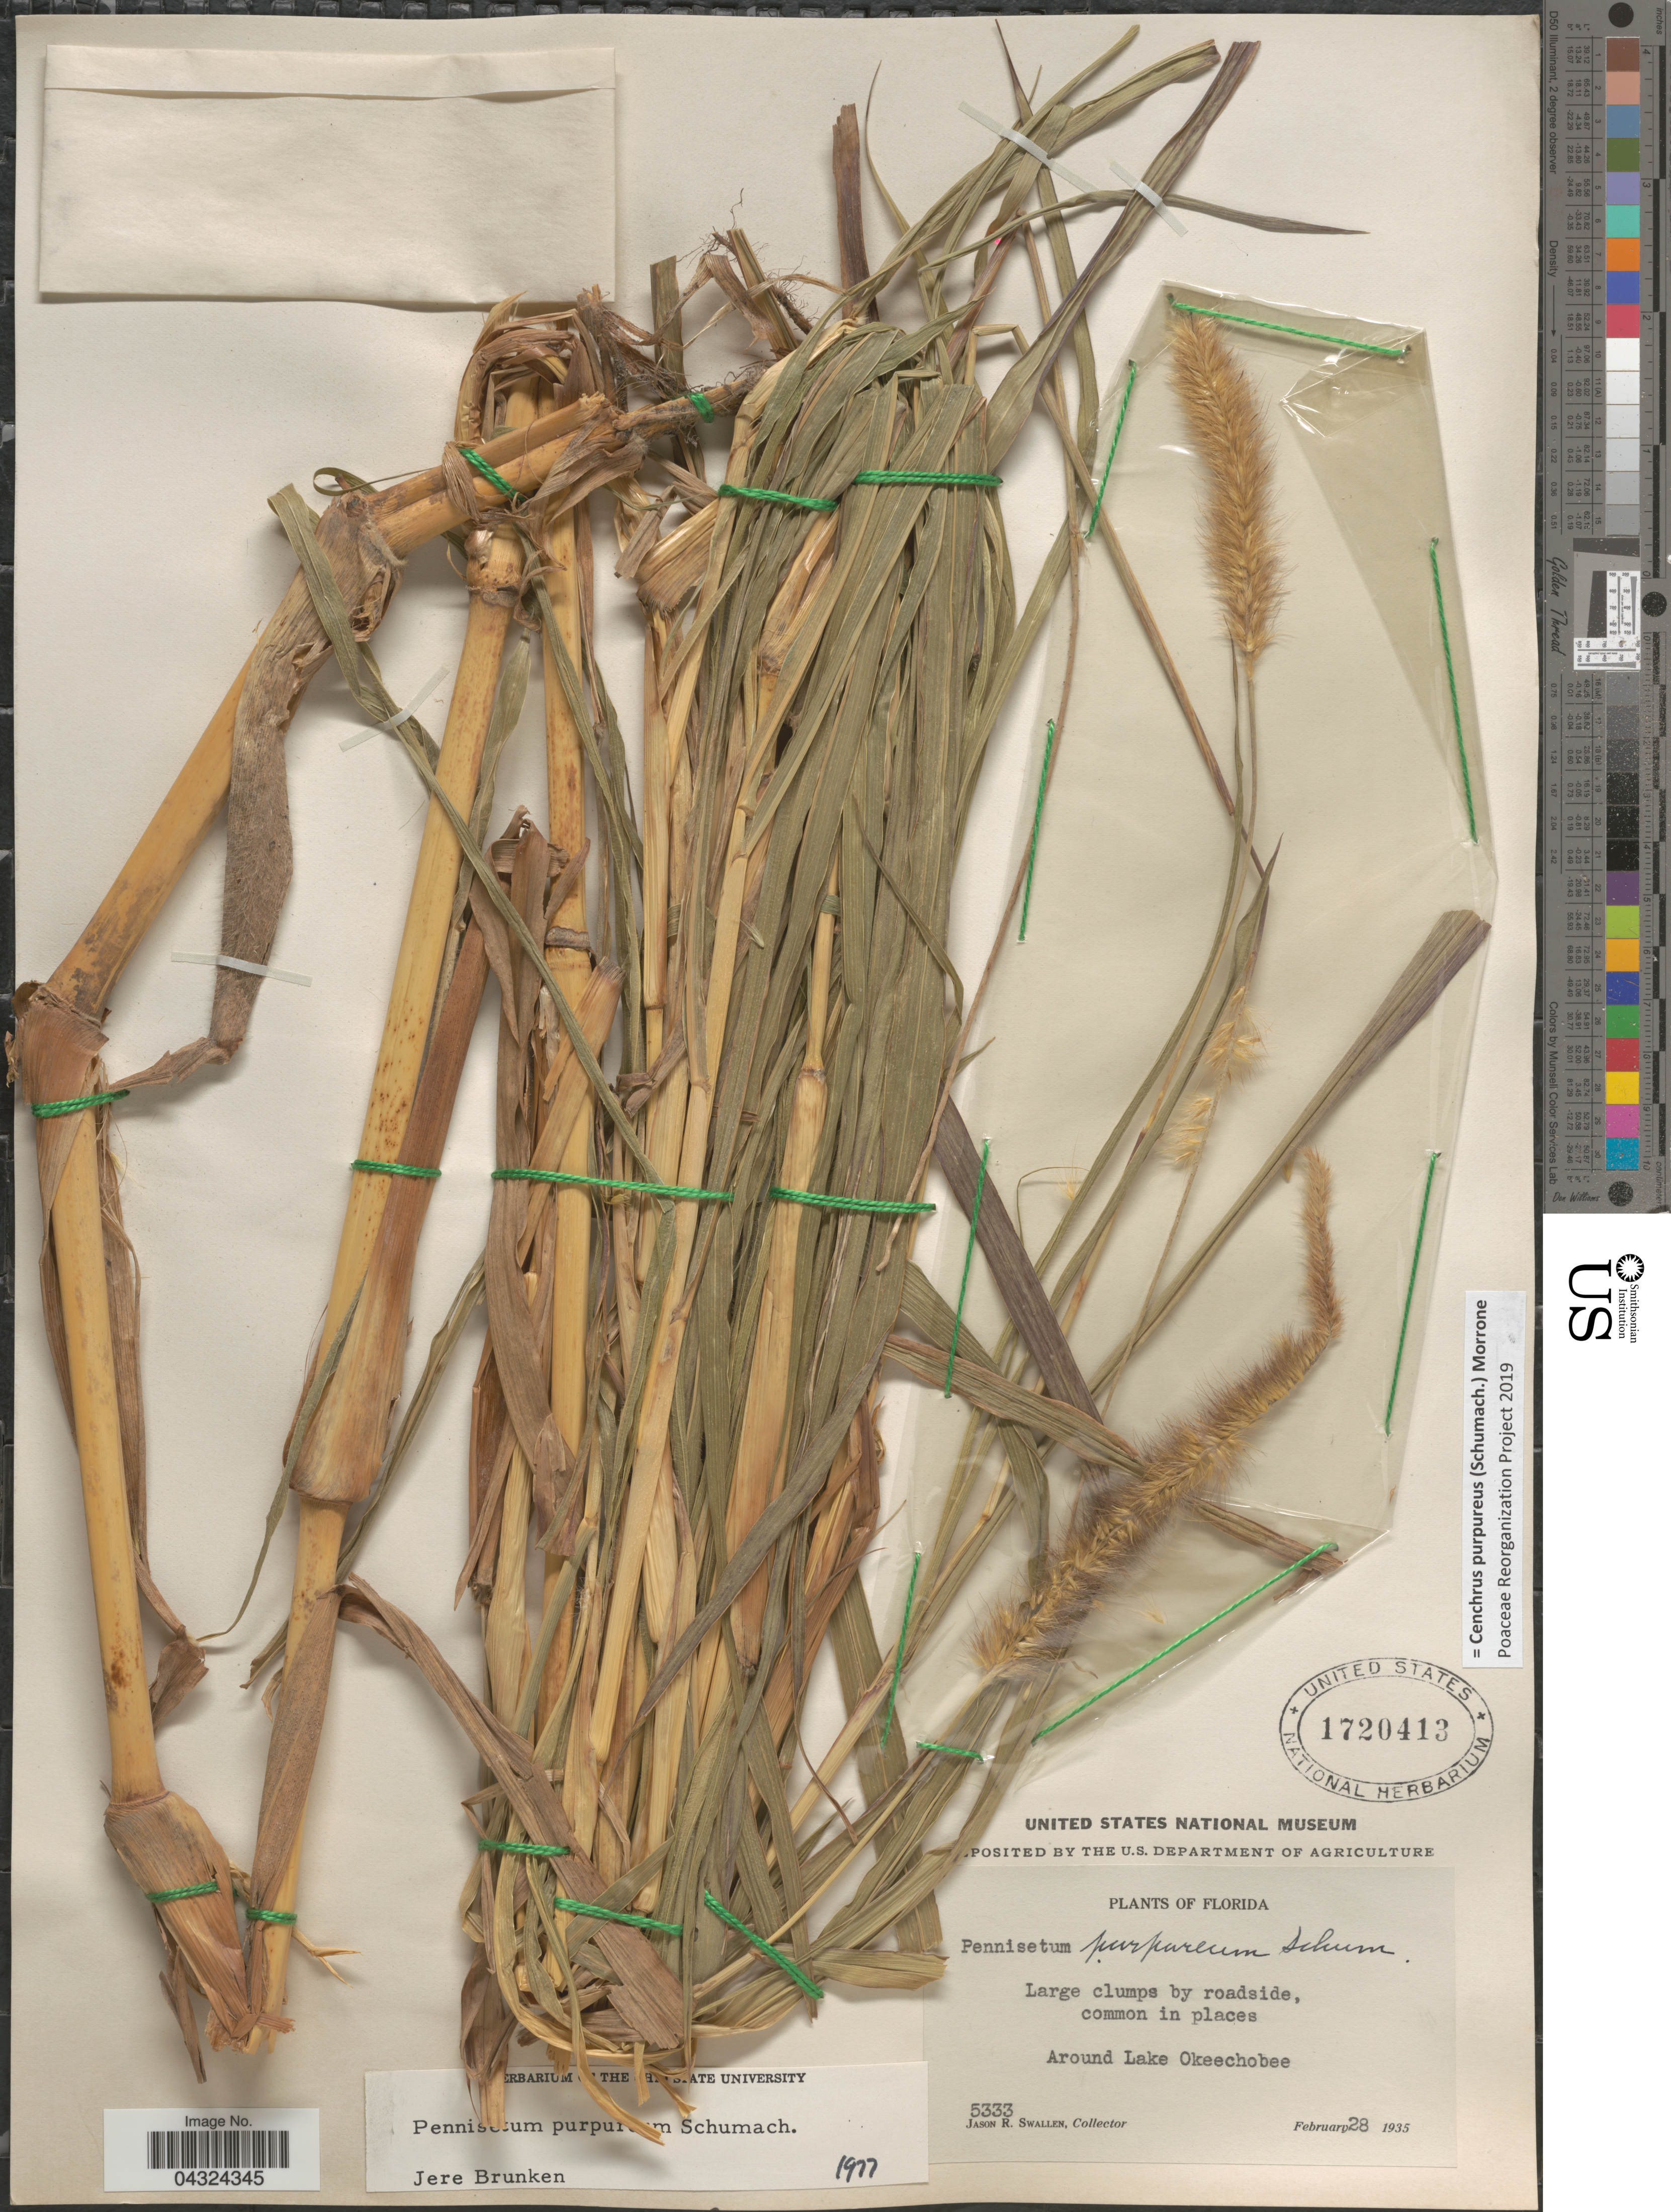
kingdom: Plantae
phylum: Tracheophyta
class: Liliopsida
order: Poales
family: Poaceae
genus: Cenchrus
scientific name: Cenchrus purpureus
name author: (Schumach.) Morrone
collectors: J. R. Swallen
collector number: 5333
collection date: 1935-02-28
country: United States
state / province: Florida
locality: Around Lake Okeechobee.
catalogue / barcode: US 1720413